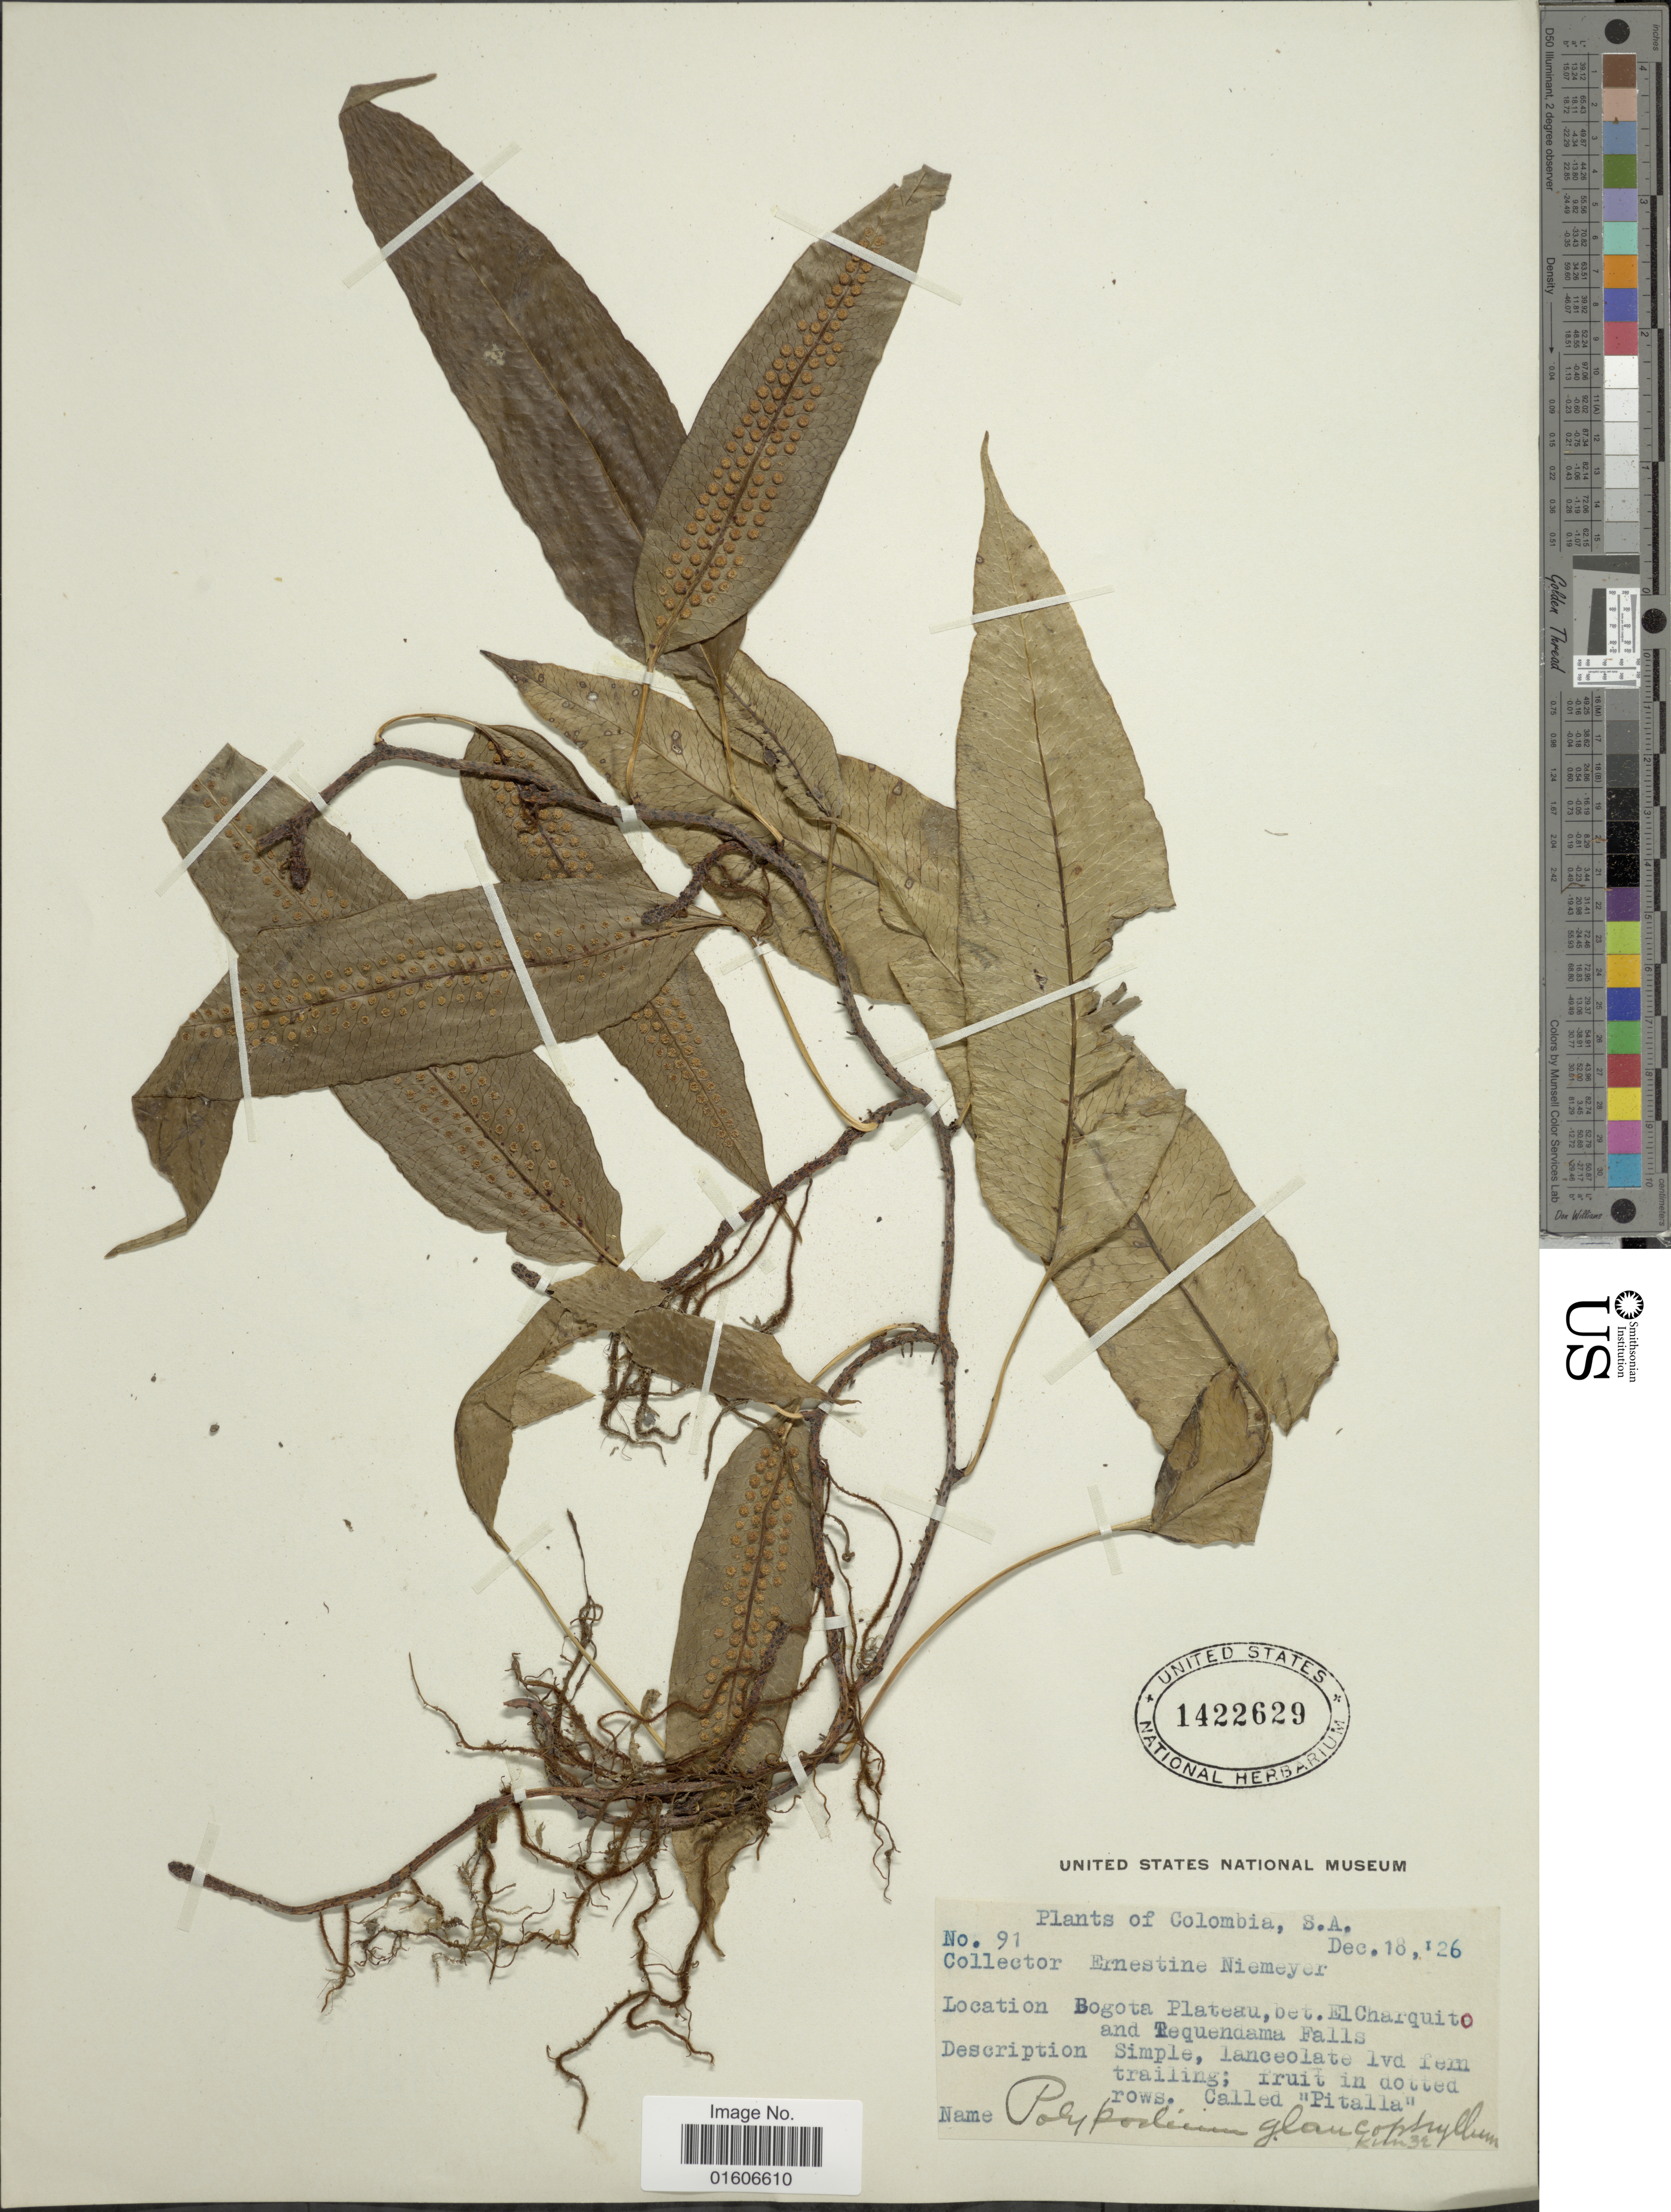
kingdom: Plantae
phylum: Tracheophyta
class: Polypodiopsida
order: Polypodiales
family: Polypodiaceae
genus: Serpocaulon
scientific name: Serpocaulon levigatum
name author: (Cav.) A.R. Sm.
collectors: E. H. Niemeyer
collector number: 91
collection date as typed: Transcribed d/m/y: 18/12/26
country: Colombia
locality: Bogota Plateau, bet. El Charquito and Tequendama Falls.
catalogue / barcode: US 1422629